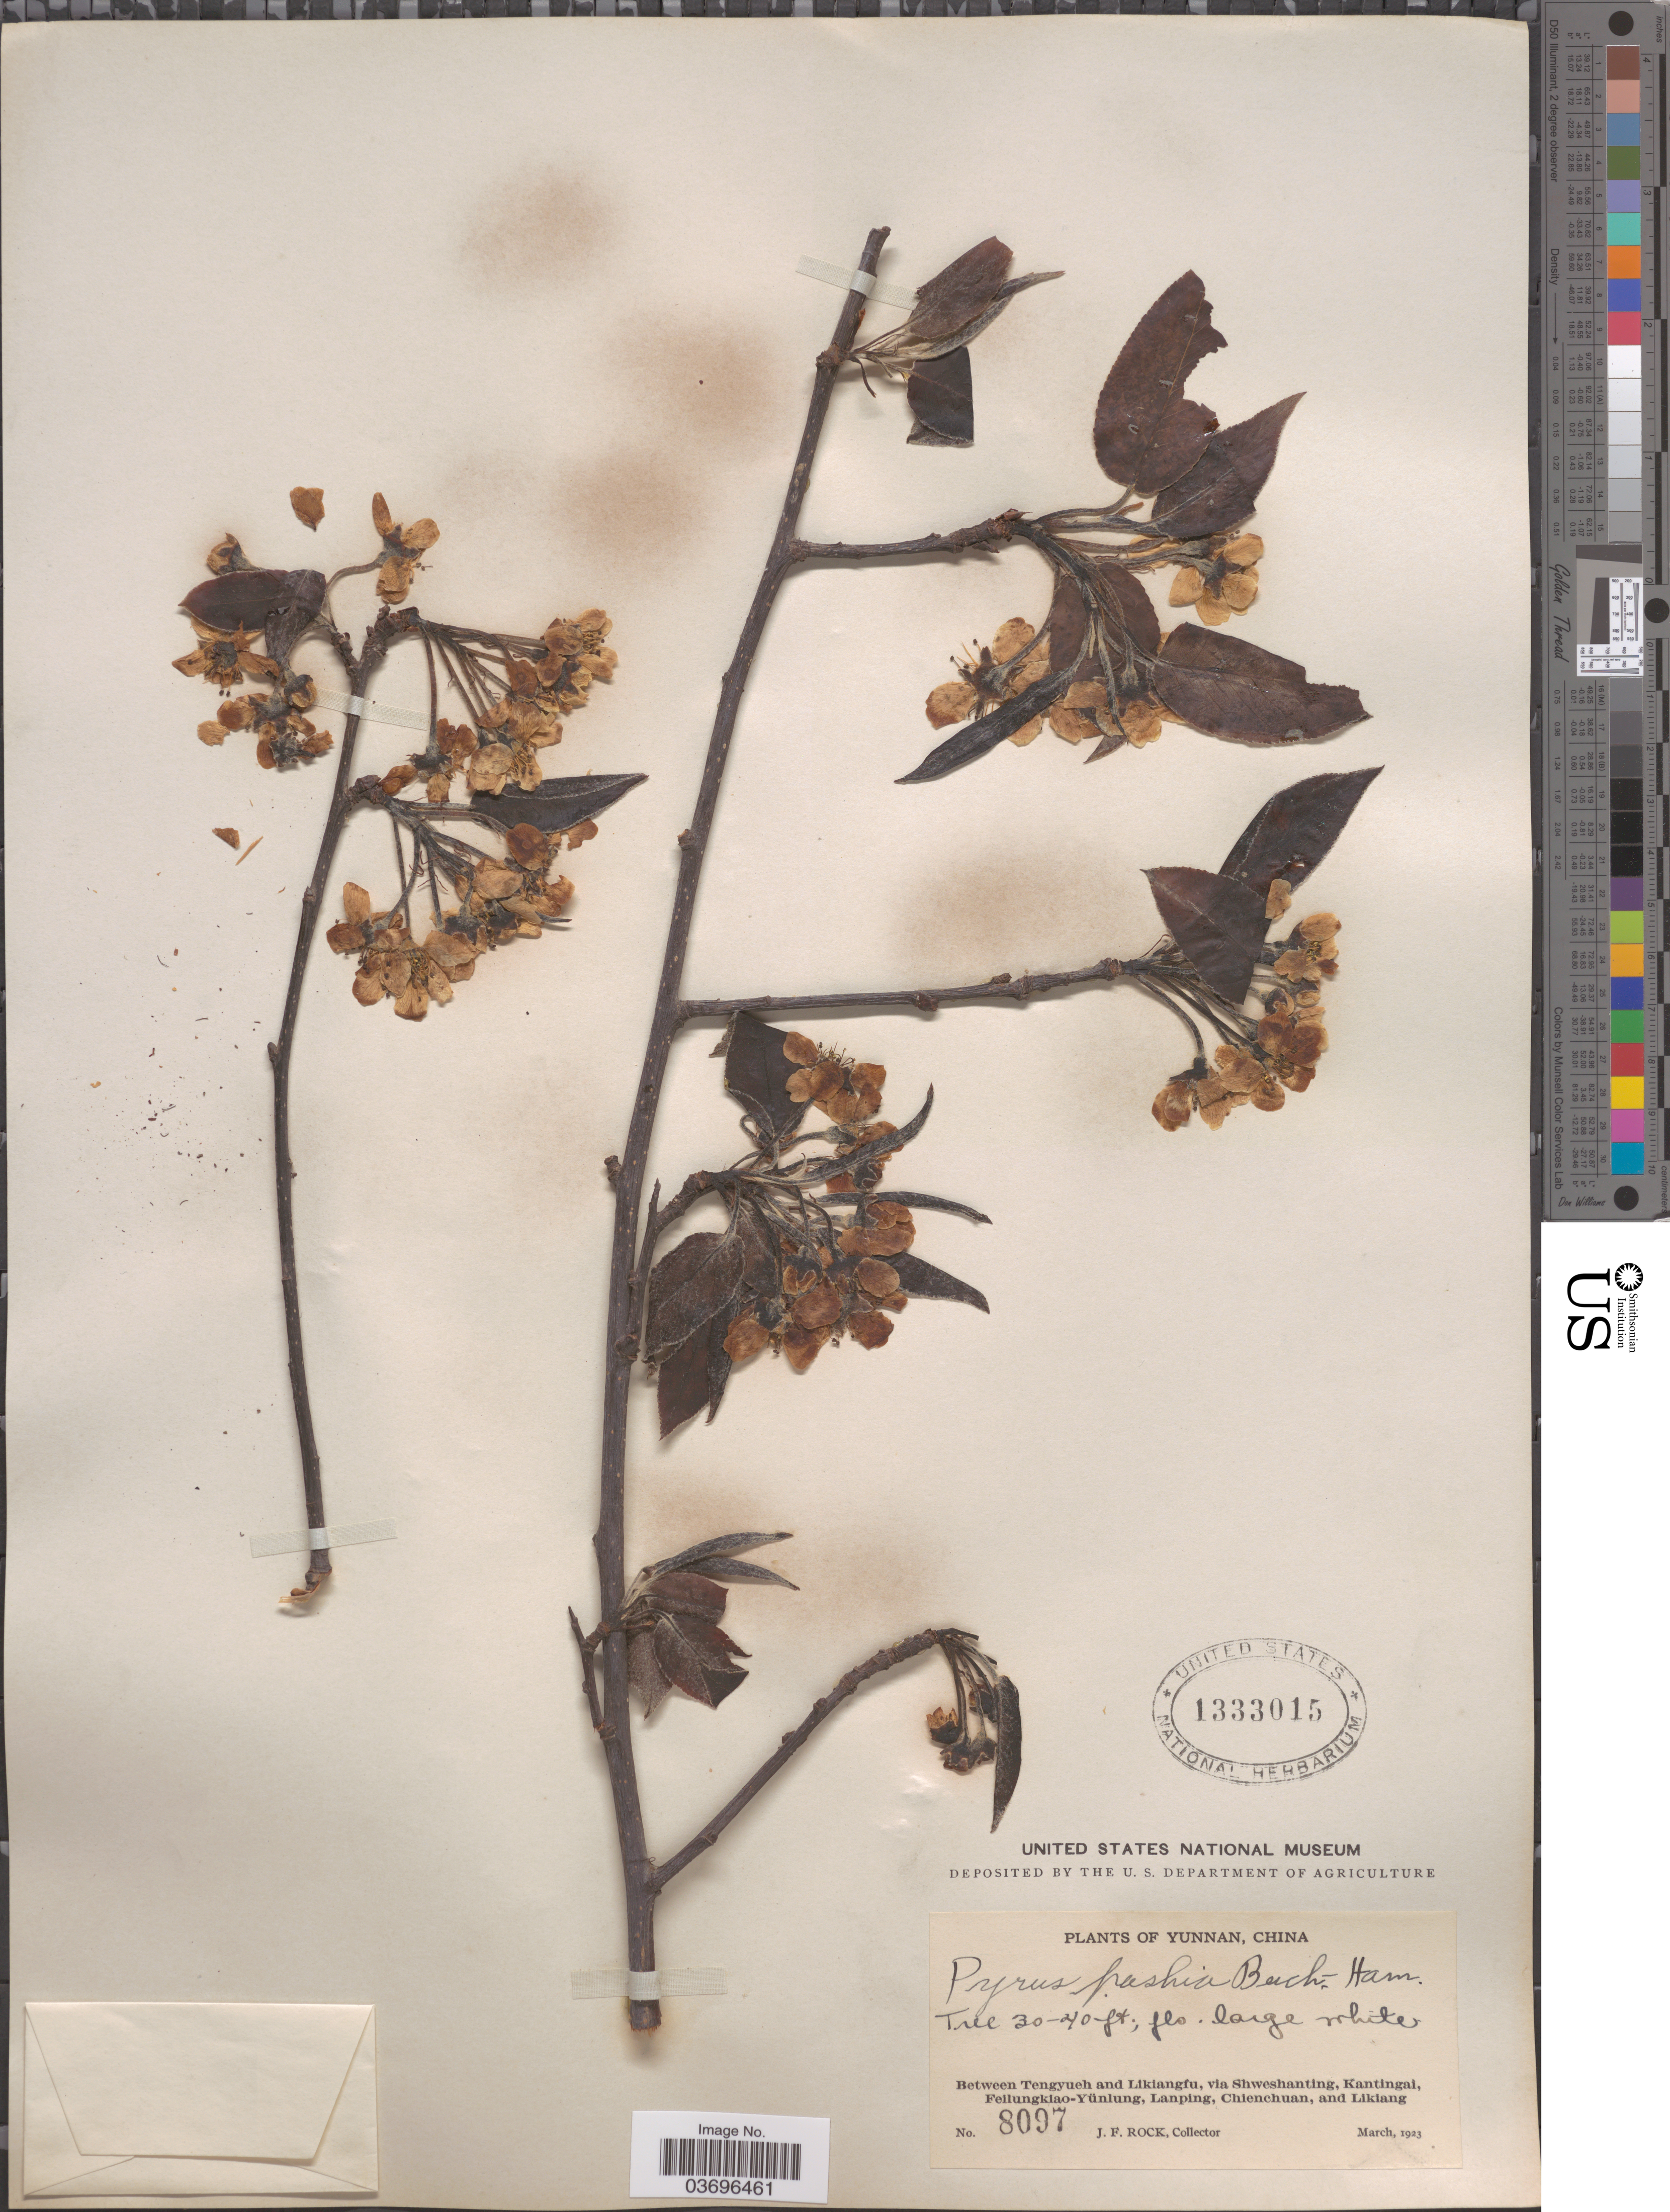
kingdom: Plantae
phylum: Tracheophyta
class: Magnoliopsida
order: Rosales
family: Rosaceae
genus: Pyrus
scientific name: Pyrus pashia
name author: Buch.-Ham. ex D. Don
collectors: J. Rock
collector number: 8097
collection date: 1923-03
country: China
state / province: Yunnan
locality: Between Tengyueh and Likiangfu, via Shweshanting, Kantingai, Feilungkiao-Yünlung, Lanping, Chienchuan, and Likiang.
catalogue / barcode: US 1333015